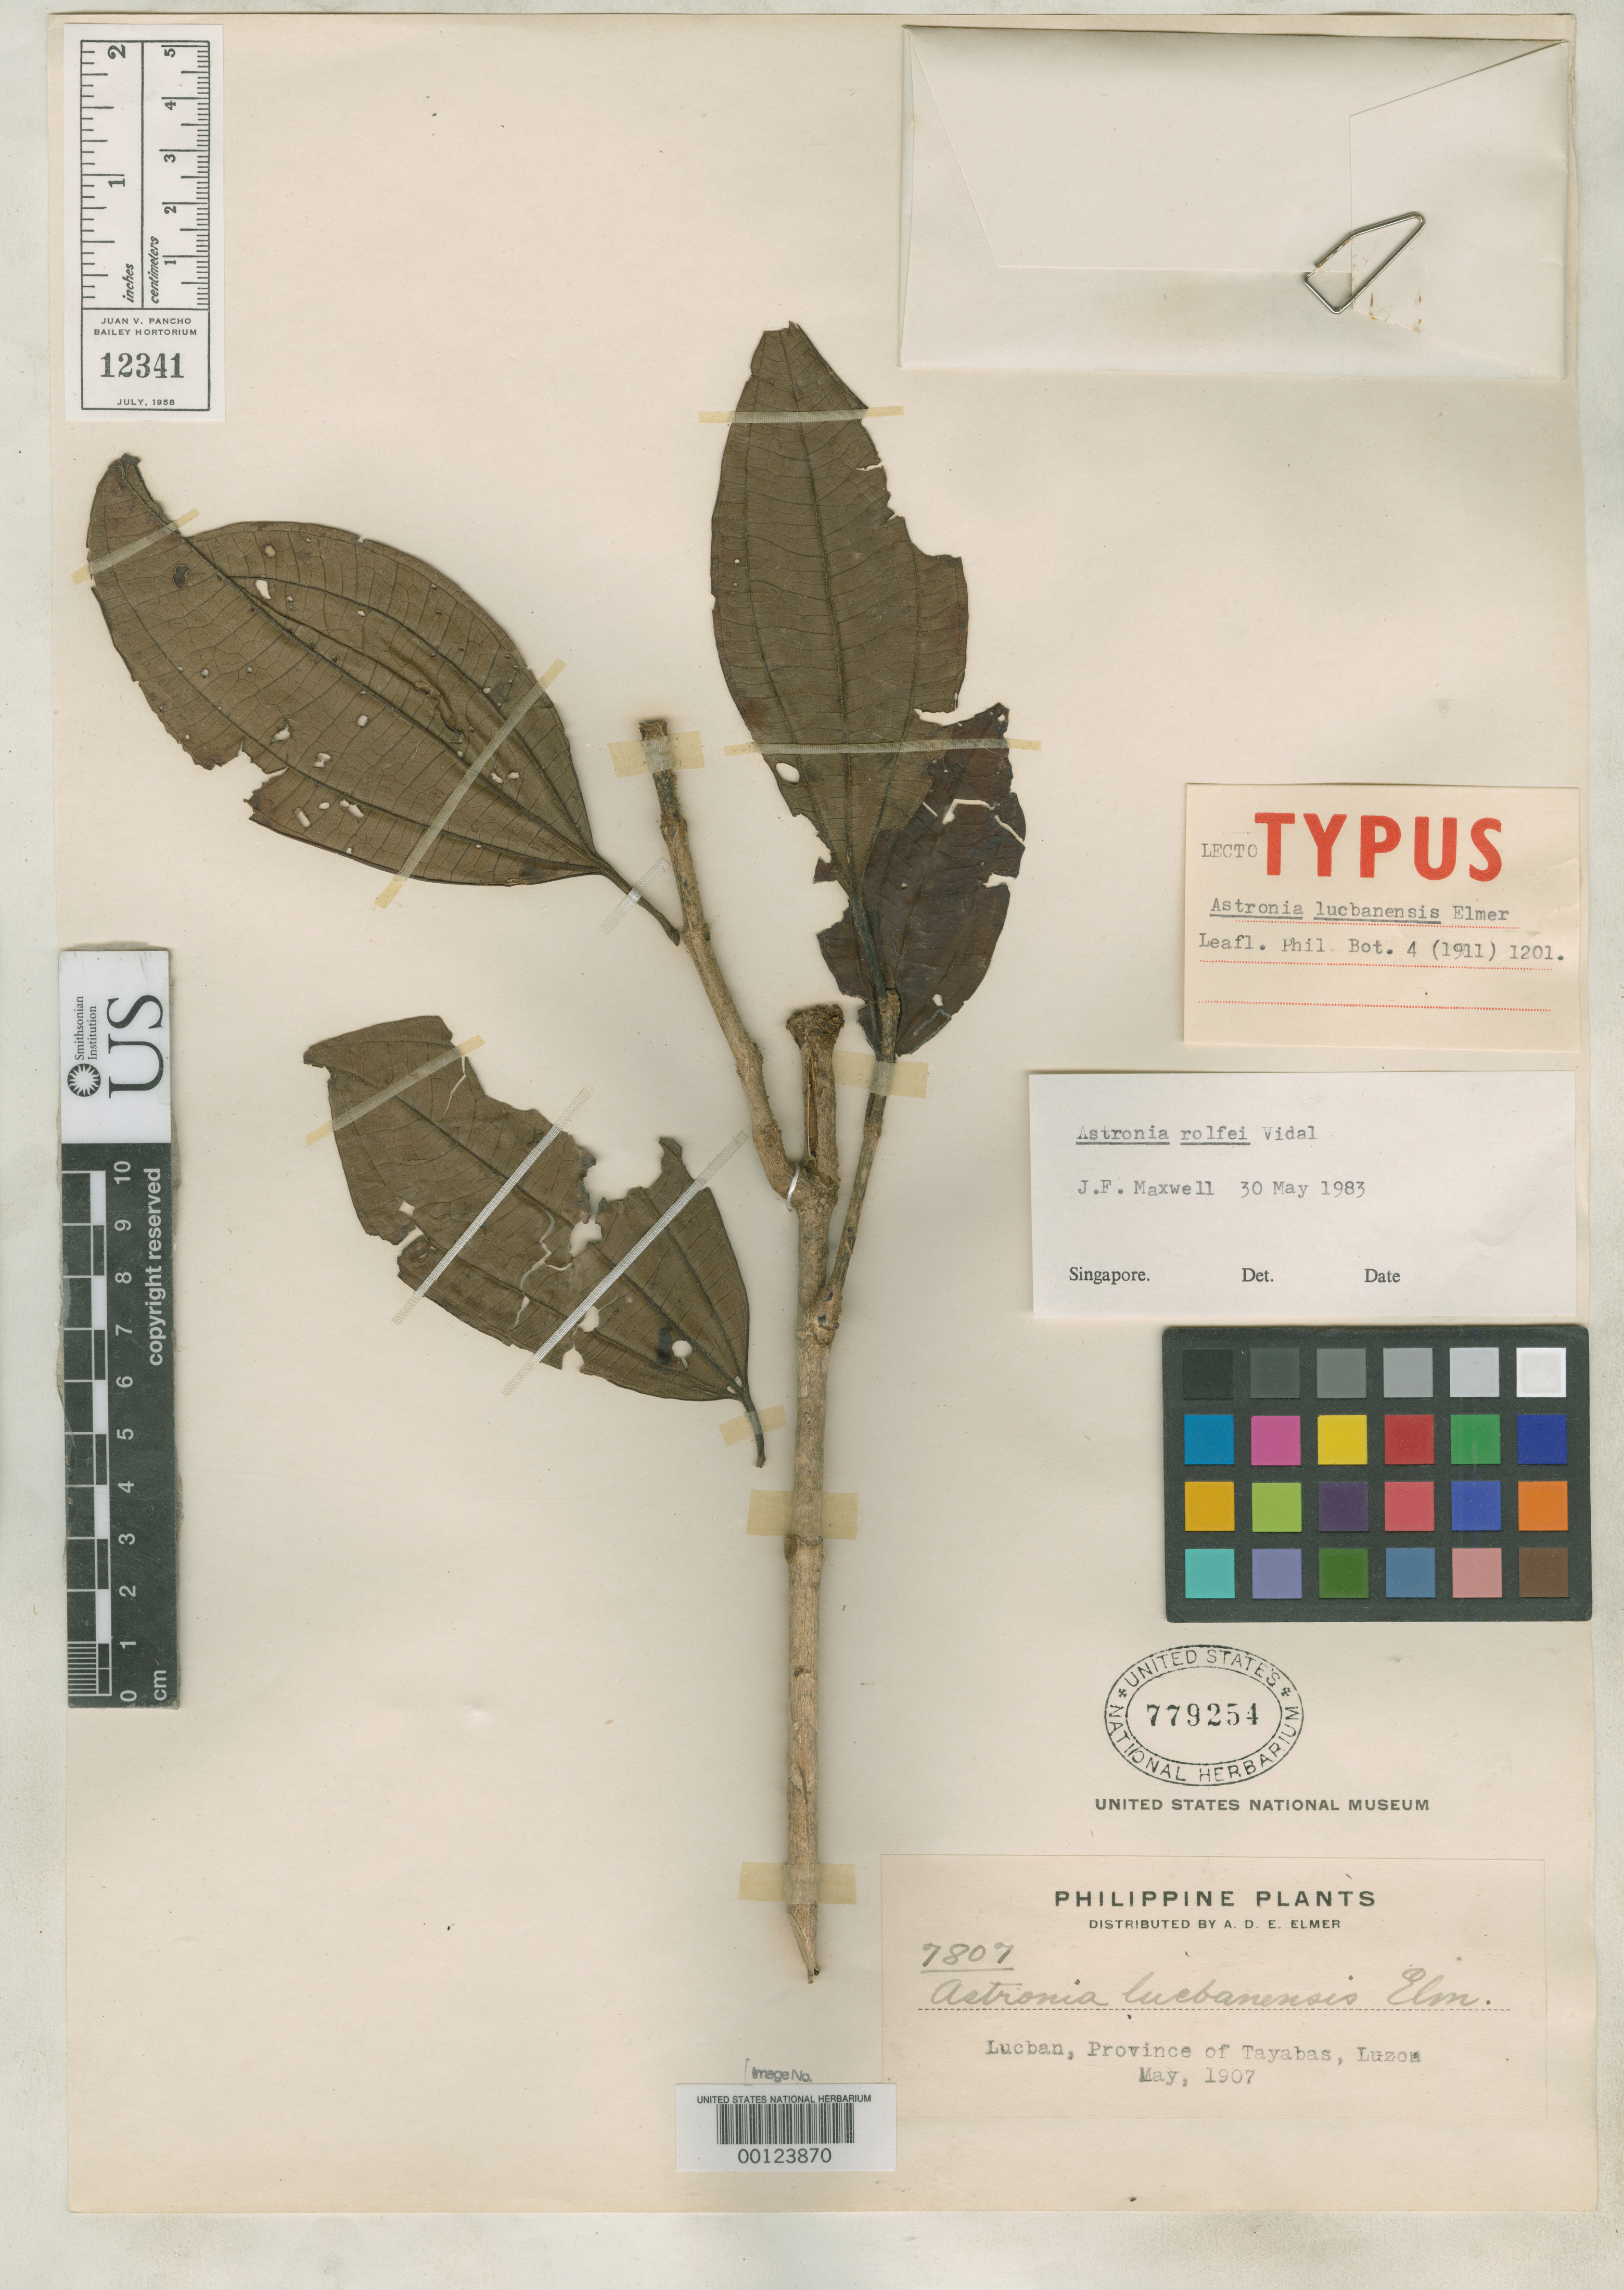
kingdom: Plantae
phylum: Tracheophyta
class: Magnoliopsida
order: Myrtales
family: Melastomataceae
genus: Astronia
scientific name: Astronia lucbanensis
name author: Elmer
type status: Isosyntype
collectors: A. D. E. Elmer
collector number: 7807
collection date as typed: May 1907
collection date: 1907-05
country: Philippines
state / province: Calabarzon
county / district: Quezon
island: Luzon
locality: Lucban, Mt. Banahao.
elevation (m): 610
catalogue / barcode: US 779254